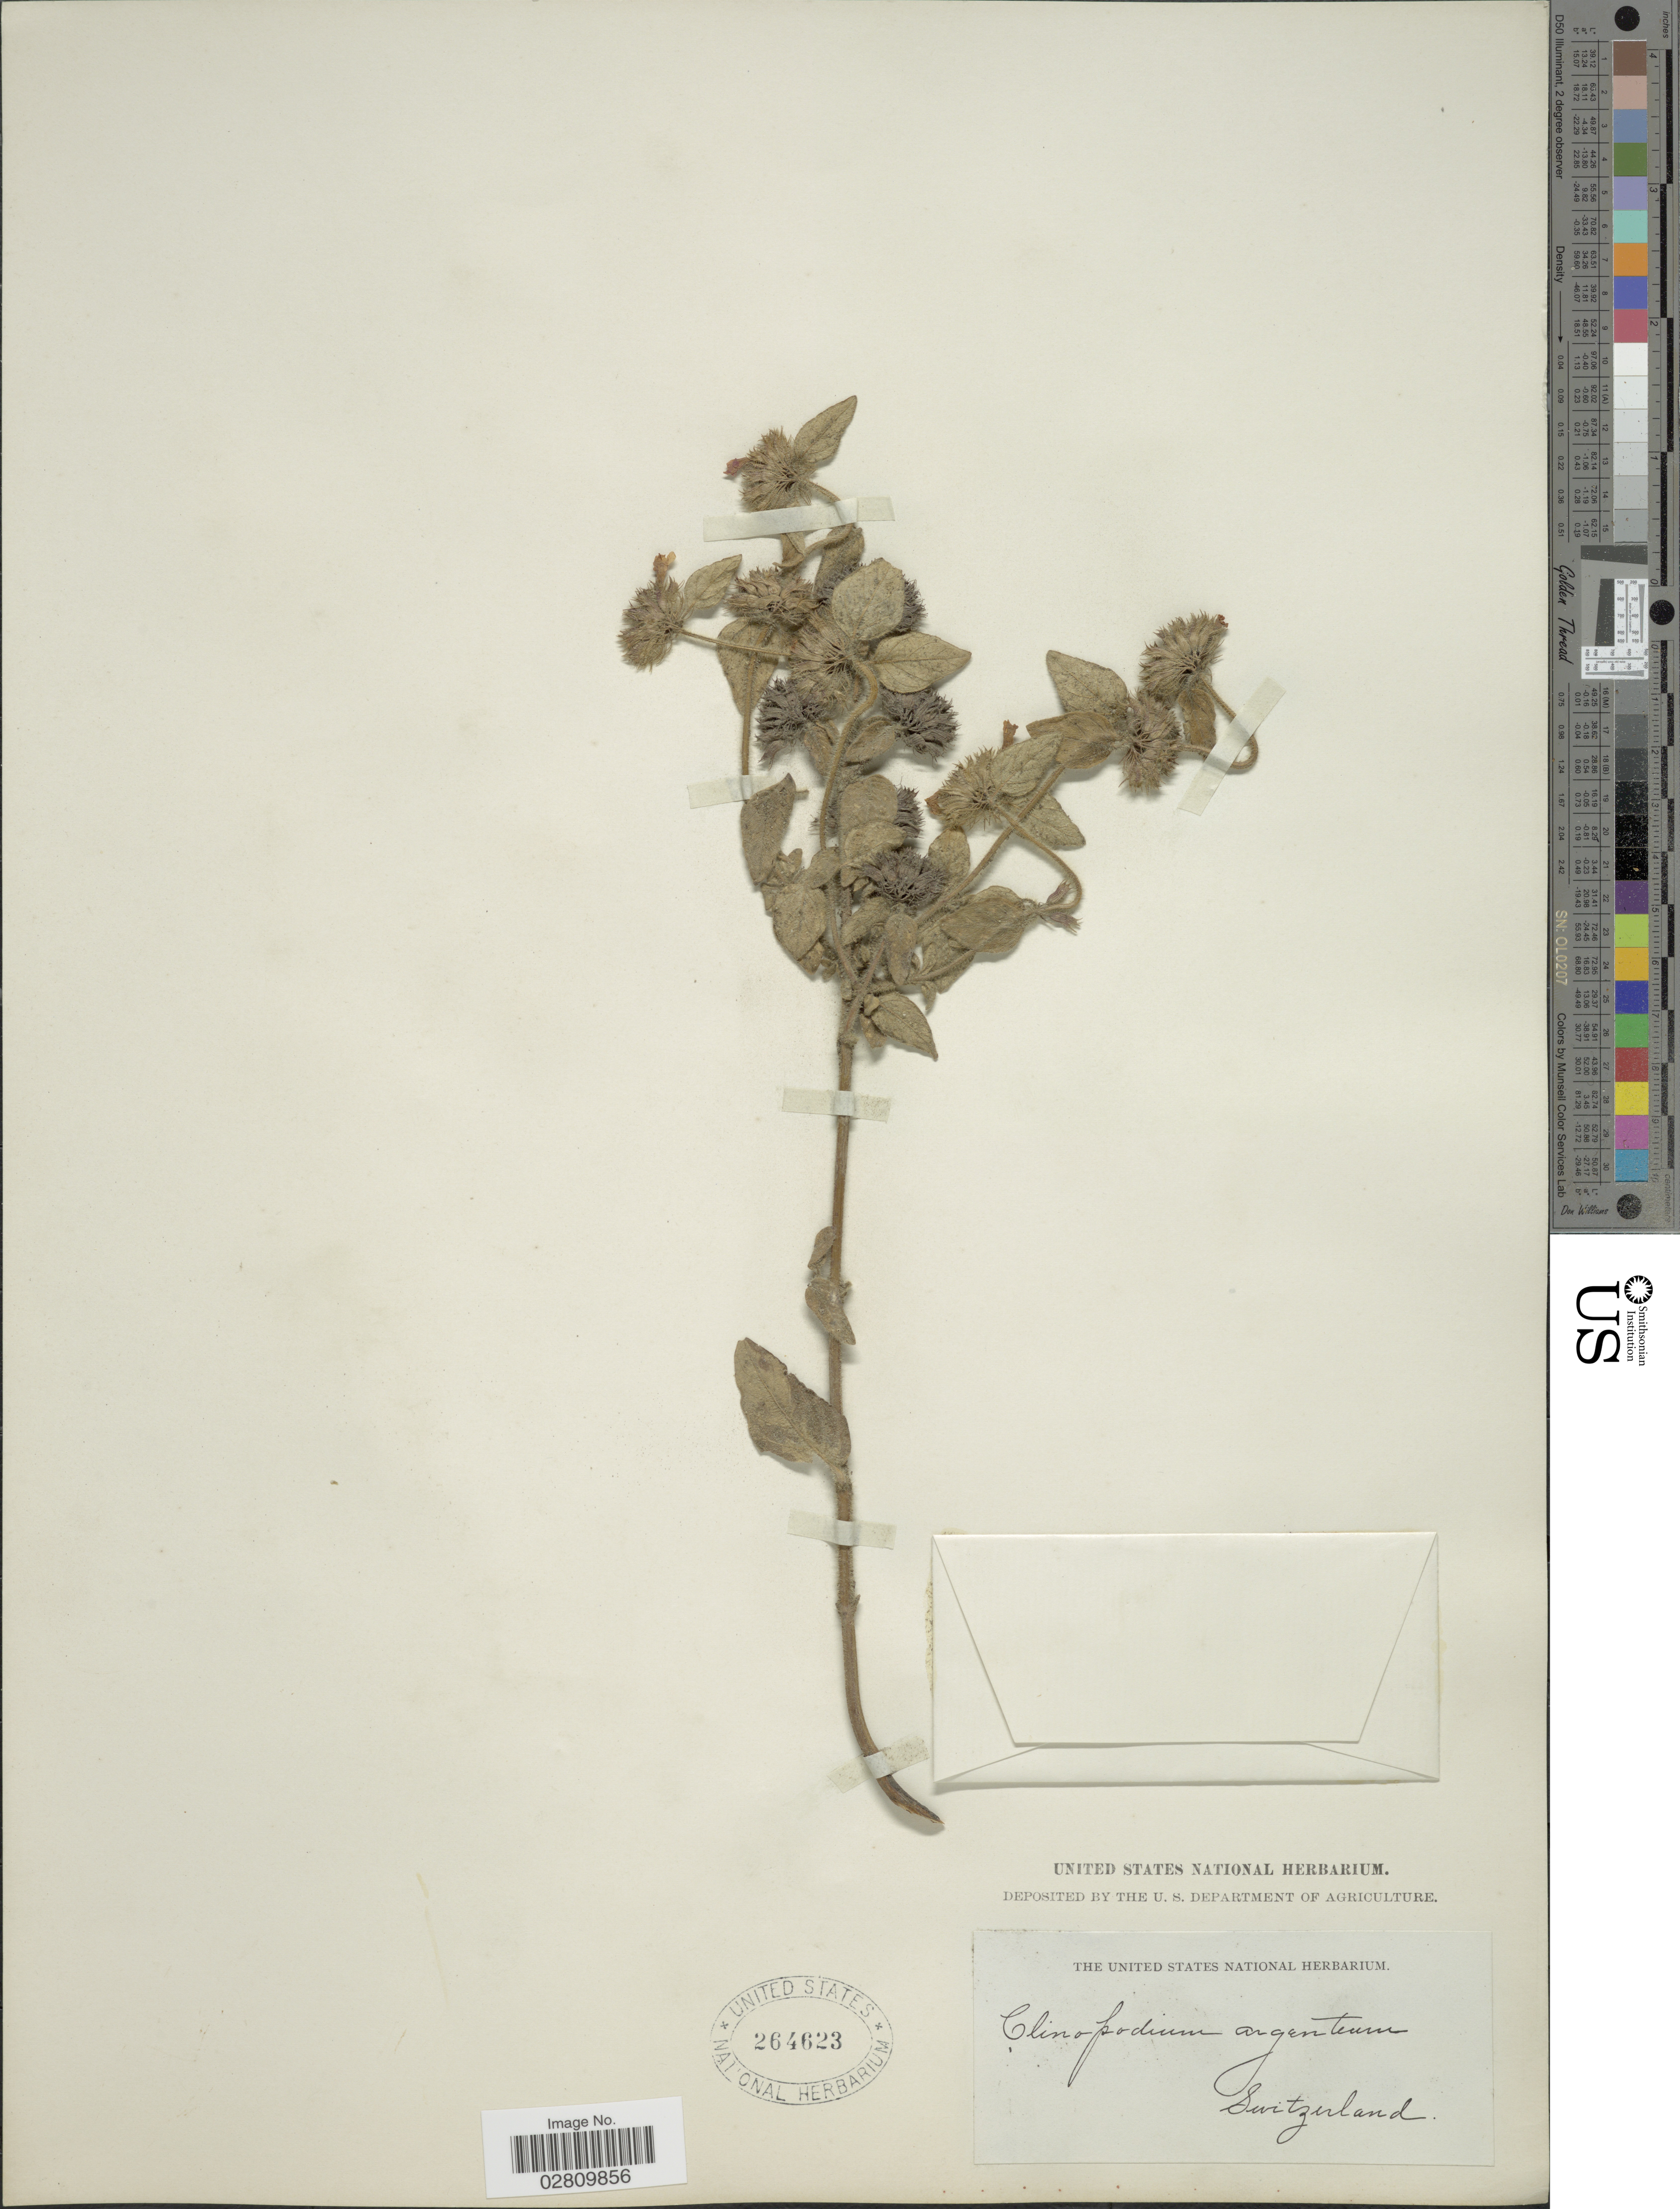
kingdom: Plantae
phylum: Tracheophyta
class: Magnoliopsida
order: Lamiales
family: Lamiaceae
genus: Clinopodium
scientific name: Clinopodium argenteum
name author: (Kunth) Govaerts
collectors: ex herb. U. S. Department of Agriculture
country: Switzerland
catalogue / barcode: US 264623